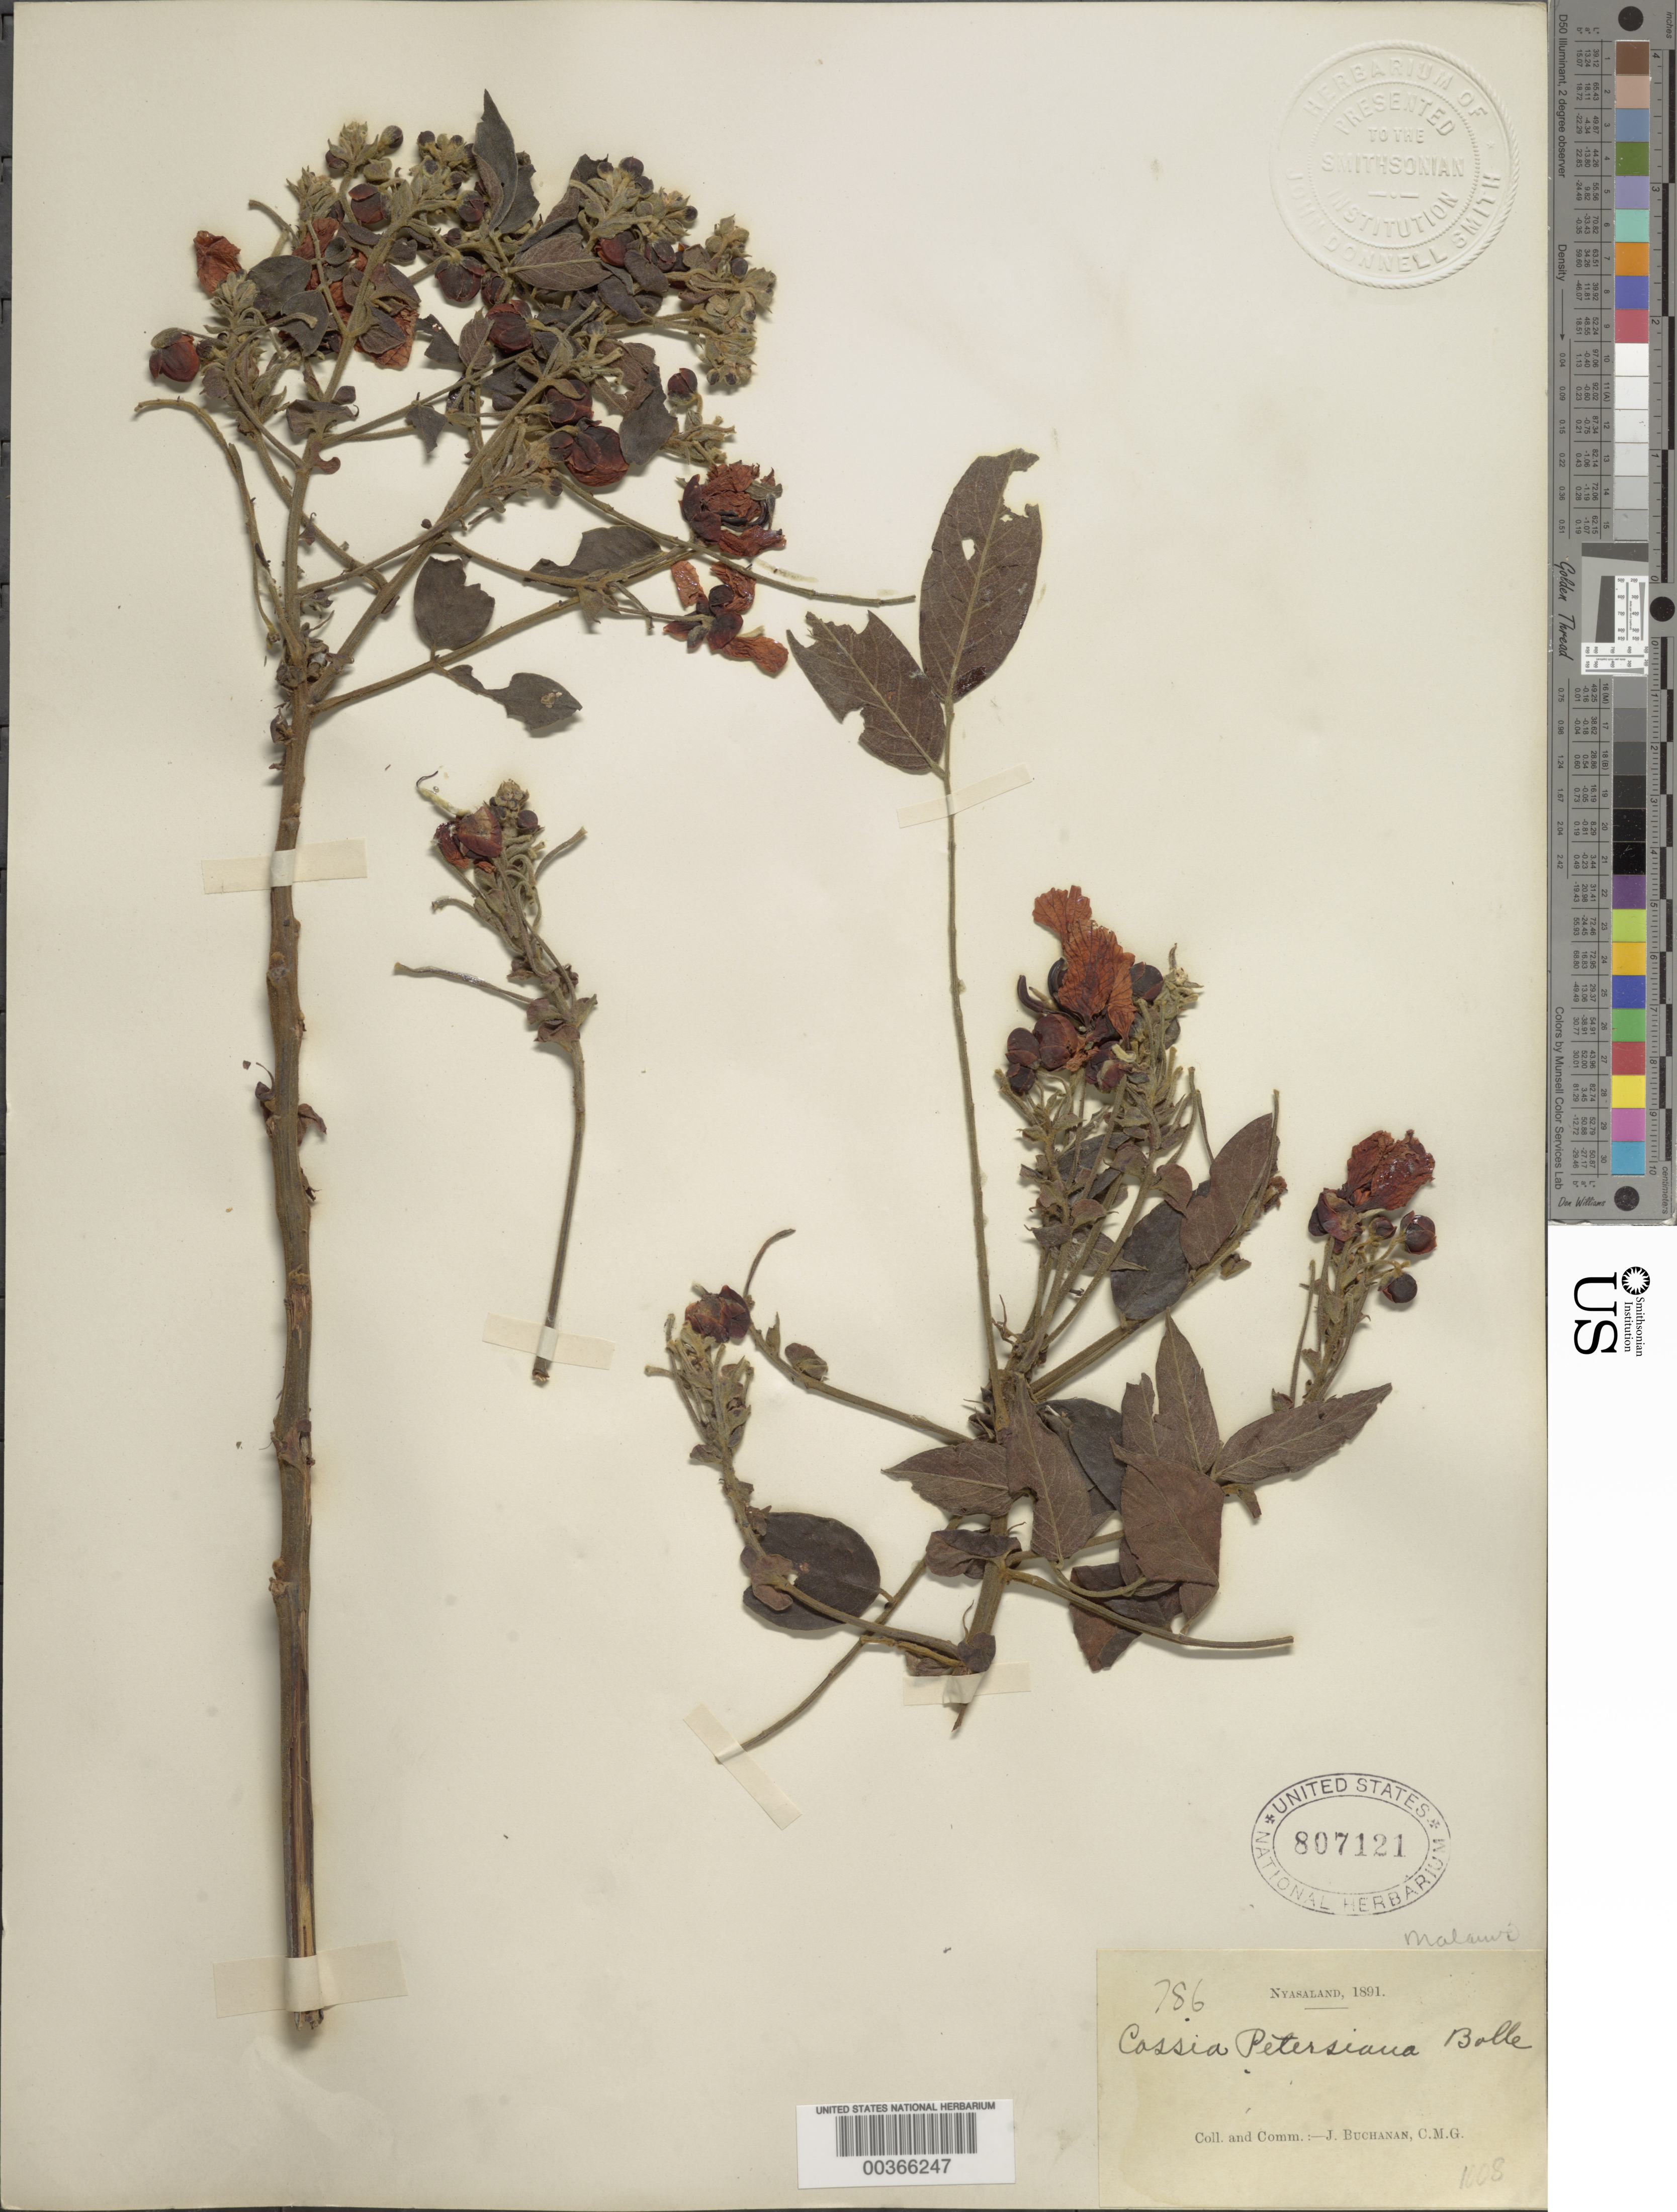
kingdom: Plantae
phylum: Tracheophyta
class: Magnoliopsida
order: Fabales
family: Fabaceae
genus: Senna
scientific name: Senna petersiana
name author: (Bolle) Lock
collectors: J. Buchanan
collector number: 786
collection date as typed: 1891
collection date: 1891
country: Malawi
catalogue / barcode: US 807121